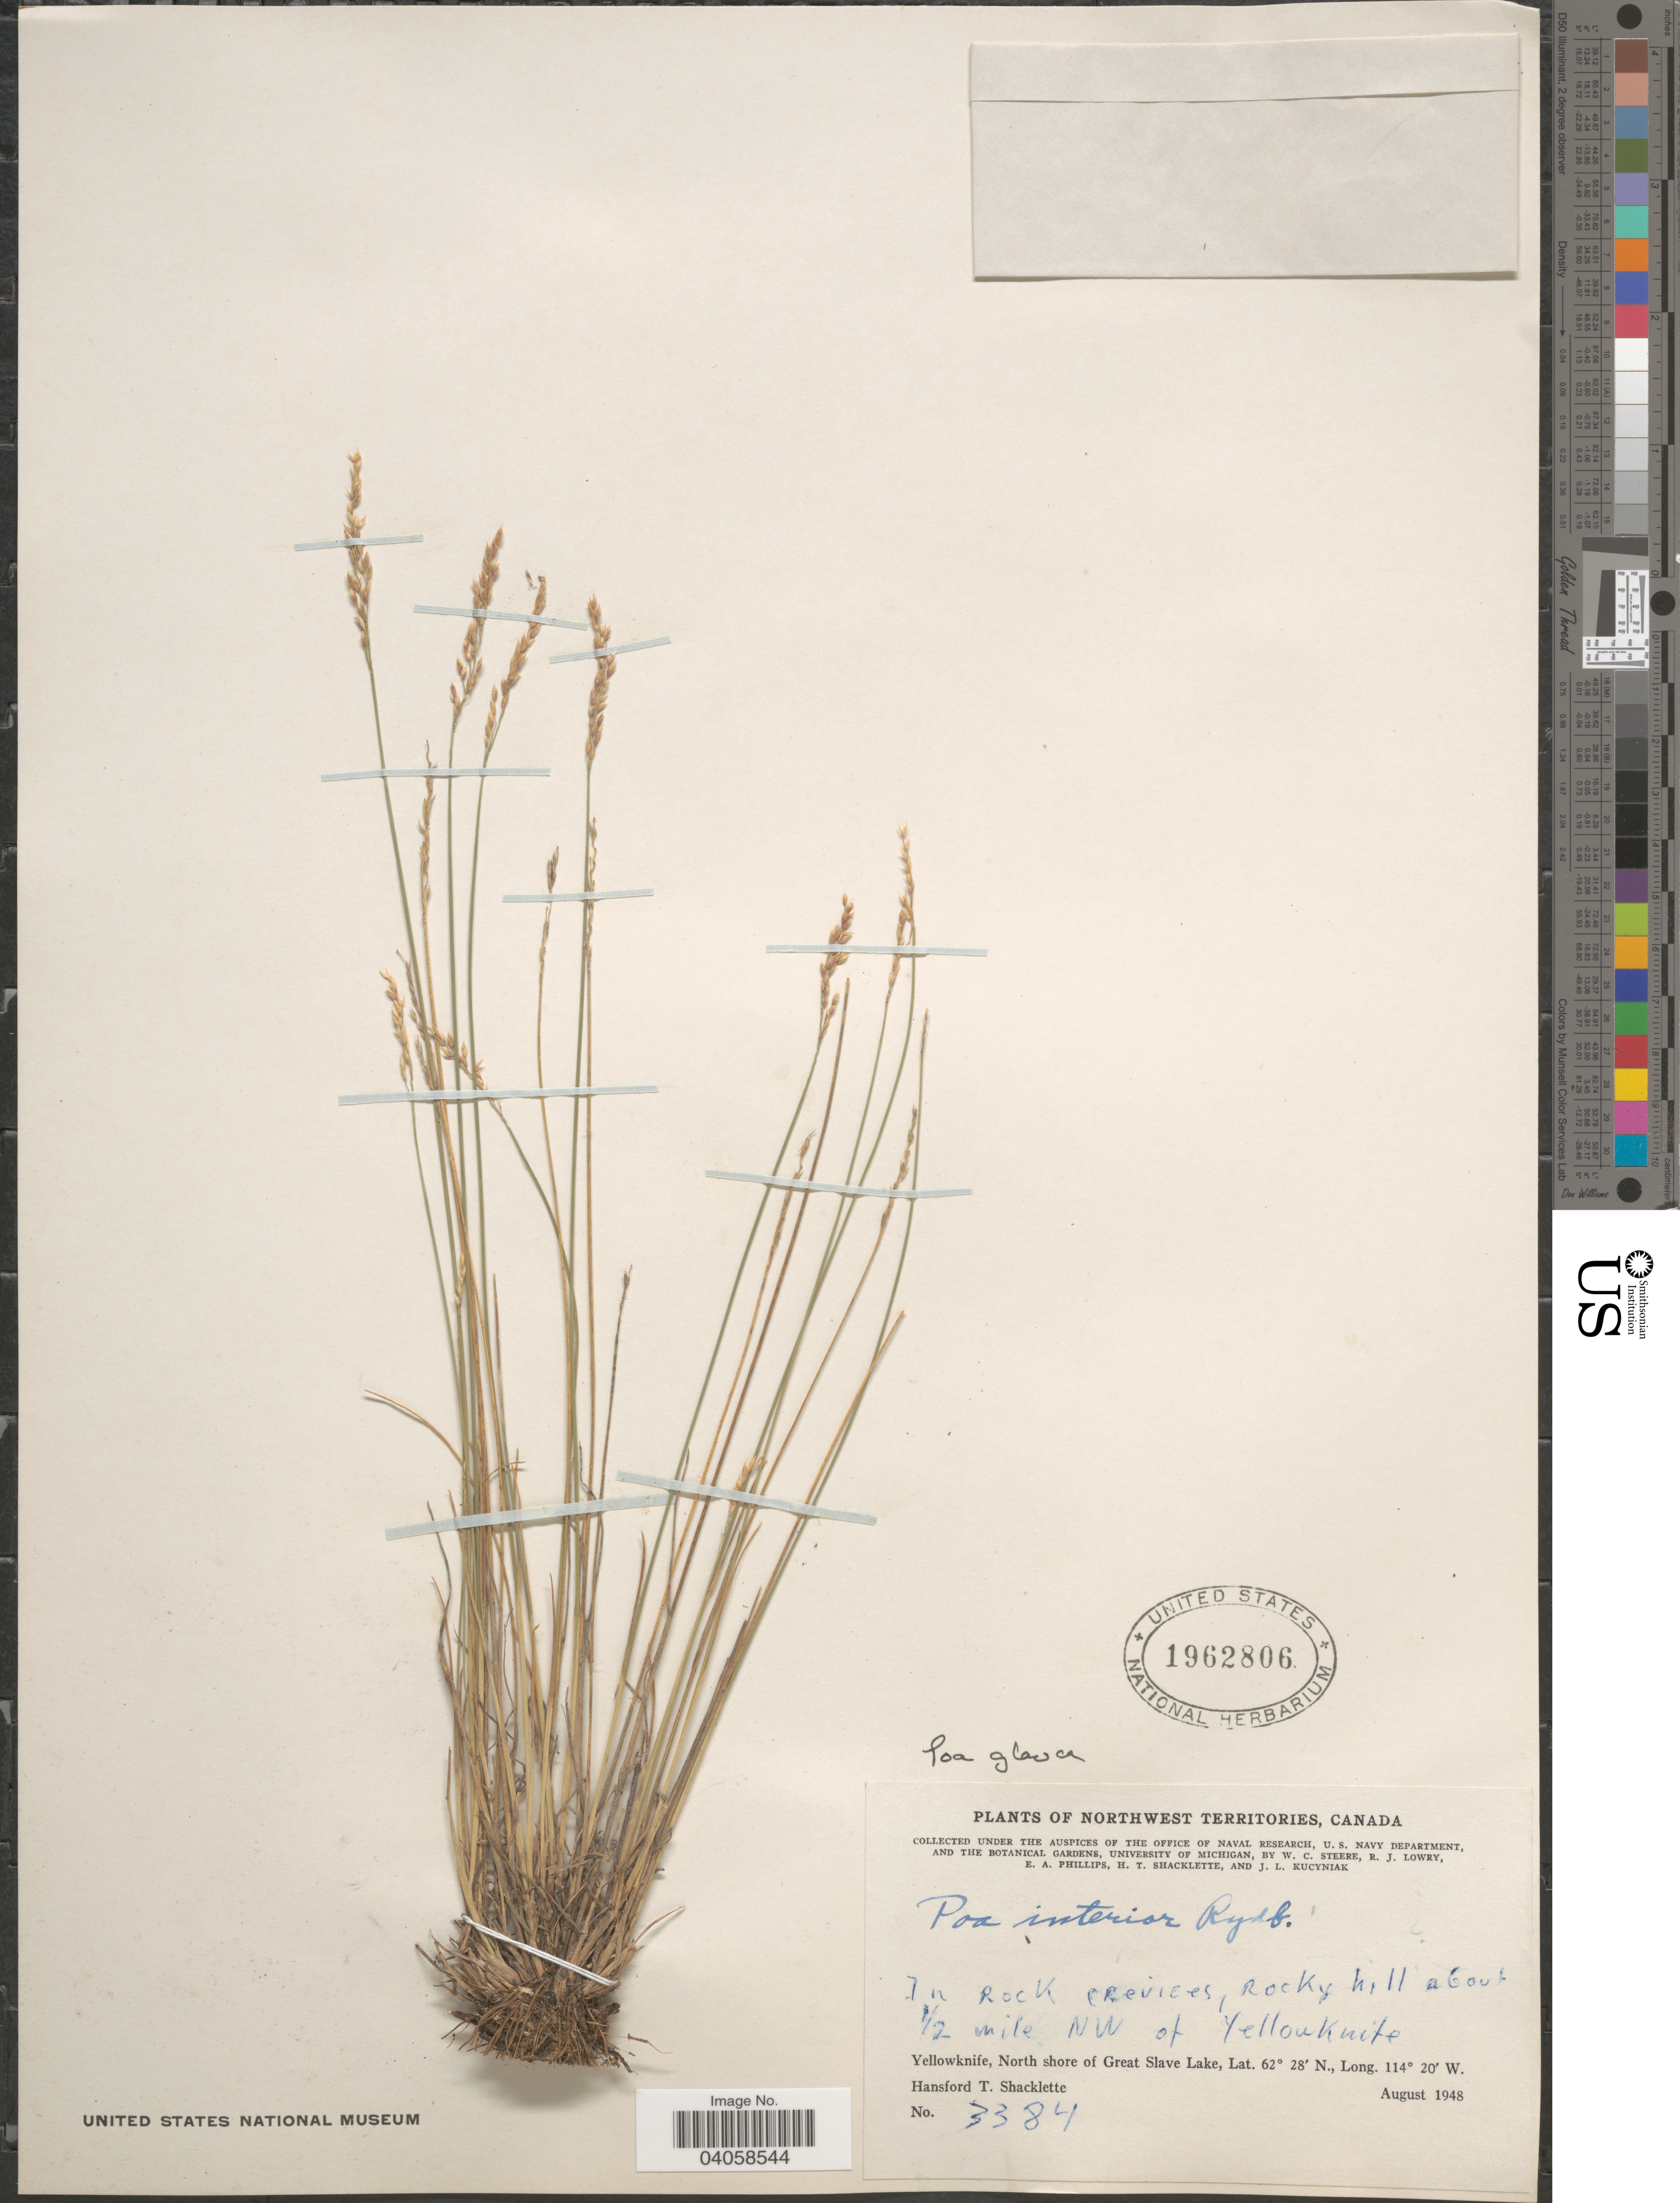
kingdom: Plantae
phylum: Tracheophyta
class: Liliopsida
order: Poales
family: Poaceae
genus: Poa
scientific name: Poa glauca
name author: Vahl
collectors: H. Shacklette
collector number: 3384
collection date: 1948-08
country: Canada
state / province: Northwest Territories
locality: In rock crevices, rocky hill about ½ mile NW of Yellowknife. Yellowknife, North shore of Great Slave Lake.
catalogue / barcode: US 1962806